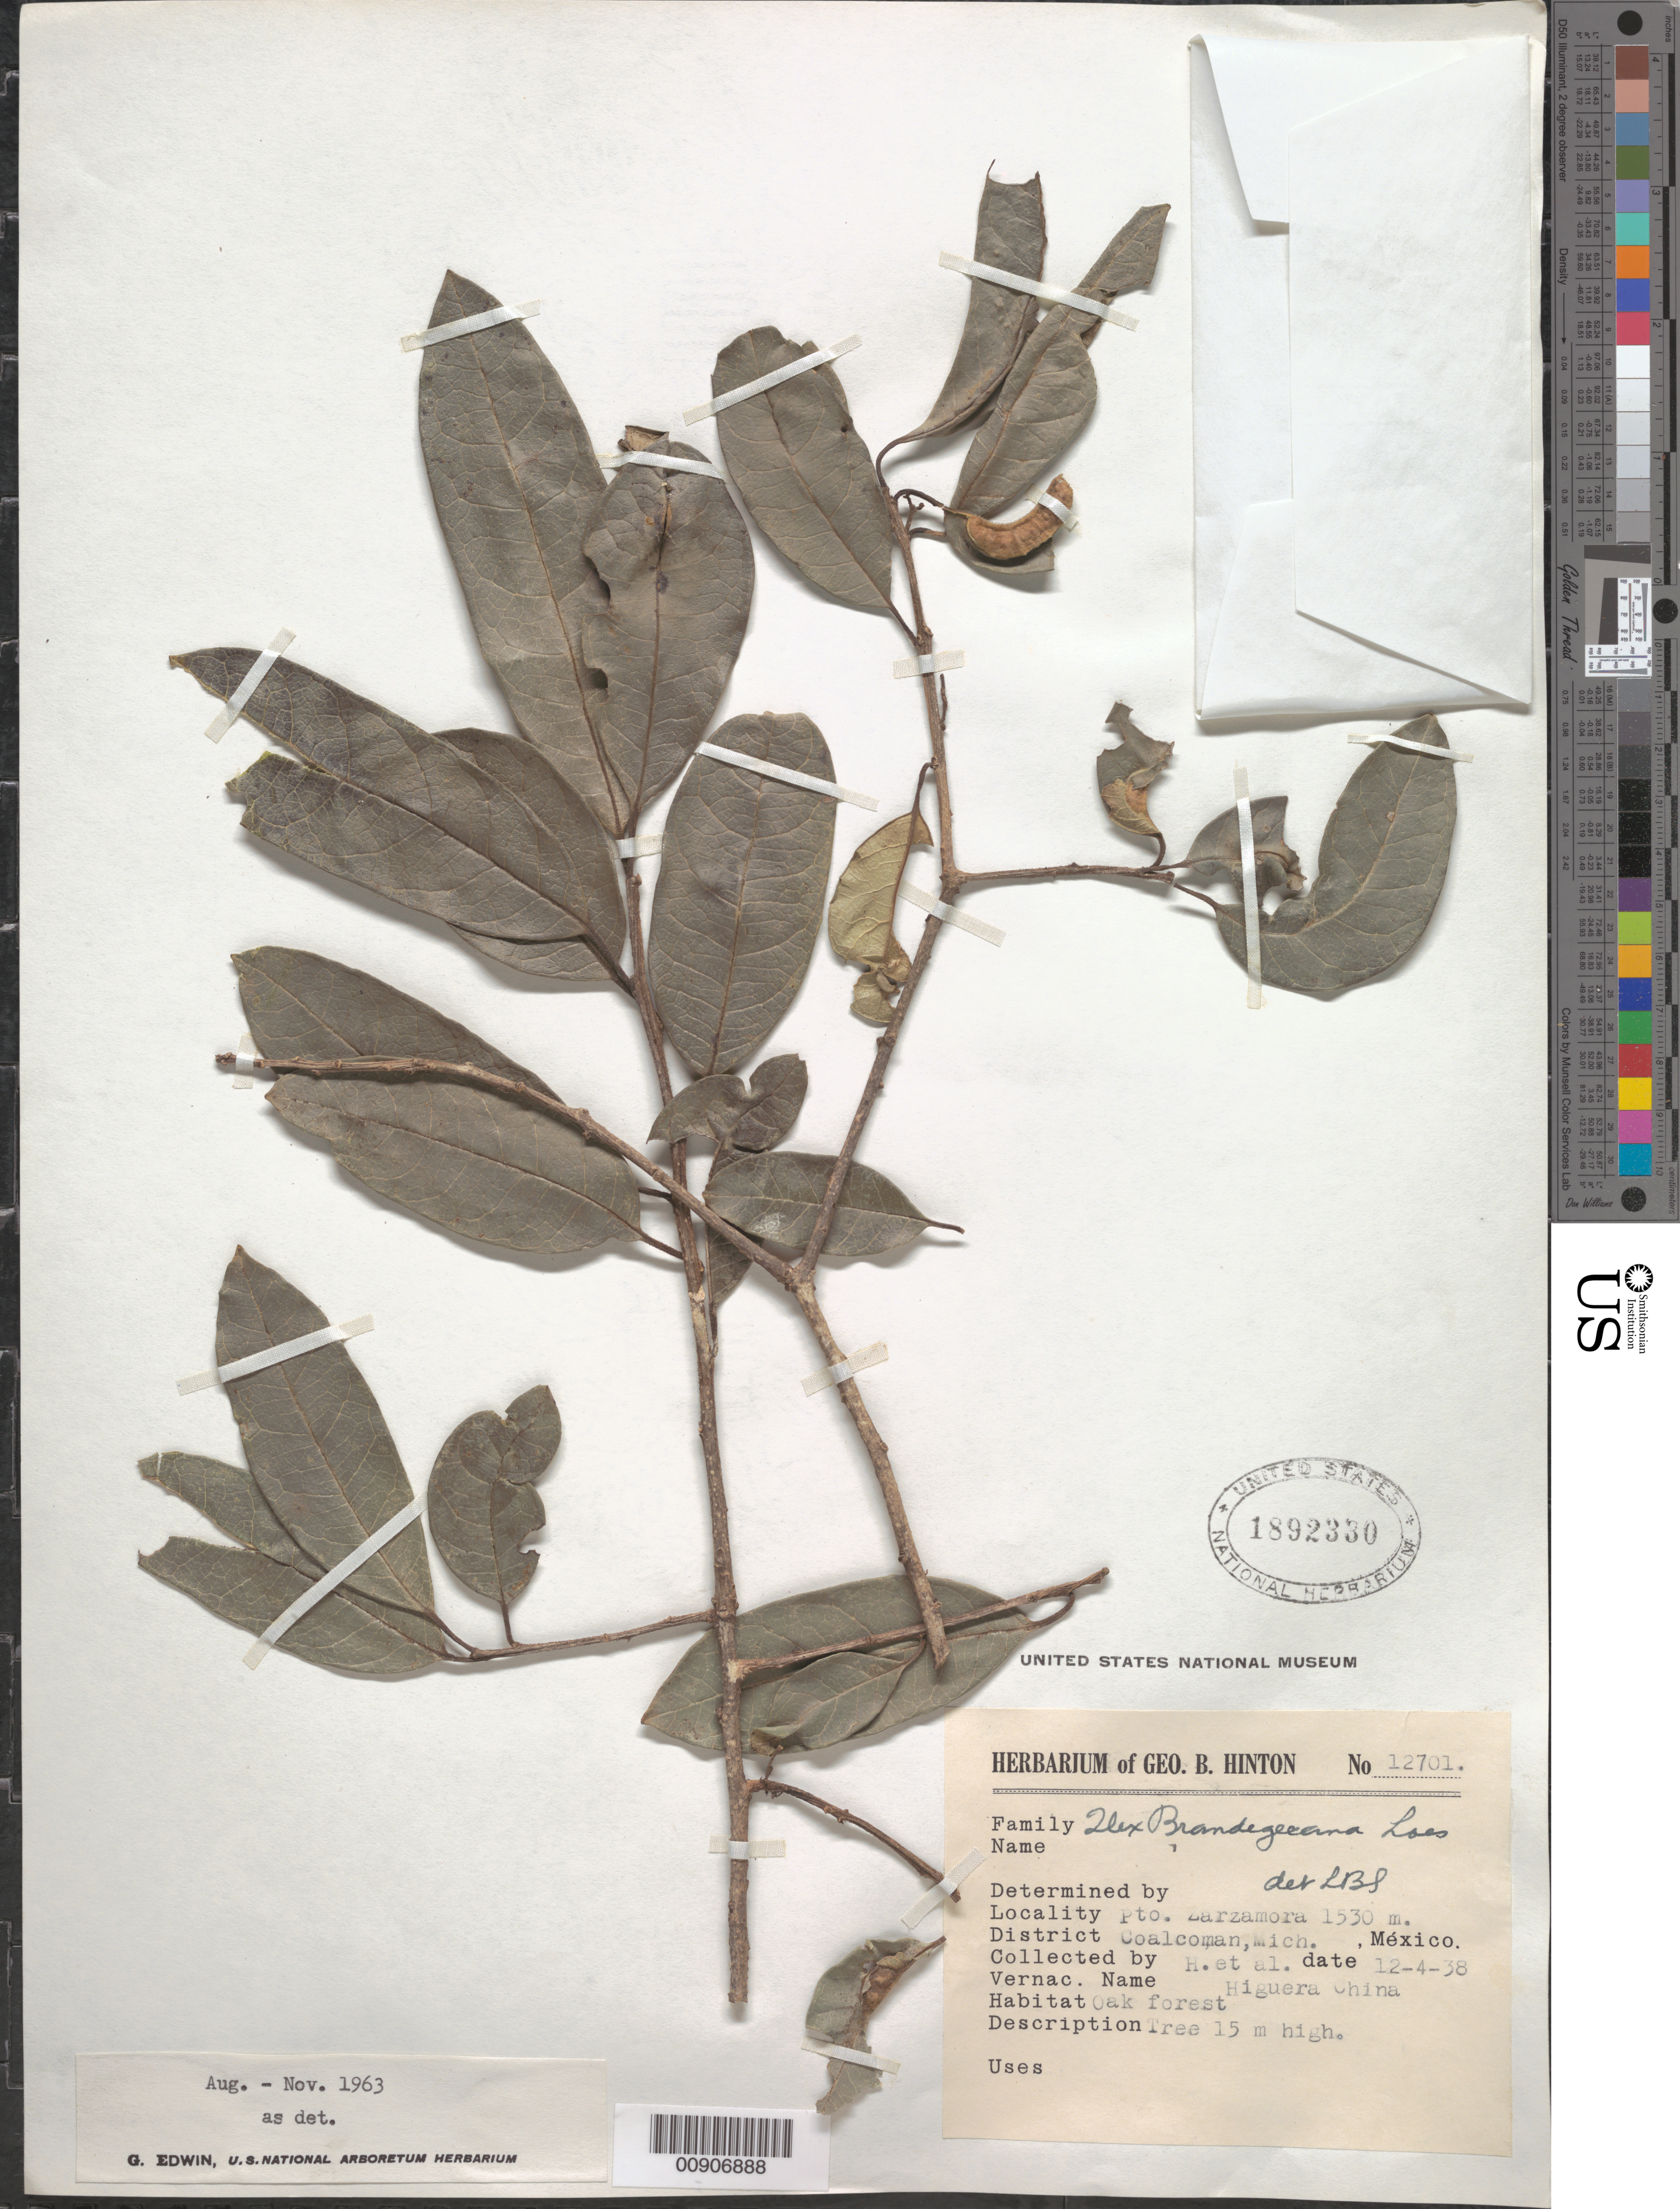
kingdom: Plantae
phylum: Tracheophyta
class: Magnoliopsida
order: Aquifoliales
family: Aquifoliaceae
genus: Ilex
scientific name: Ilex brandegeana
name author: Loes.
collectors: G. B. Hinton & et al.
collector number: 12701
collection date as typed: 04 Dec 1938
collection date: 1938-12-04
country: Mexico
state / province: Michoacán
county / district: Coalcomán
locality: Pto. Zarzamora, District Coalcomán, State Michoacán.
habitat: Oak forest.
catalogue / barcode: US 1892330